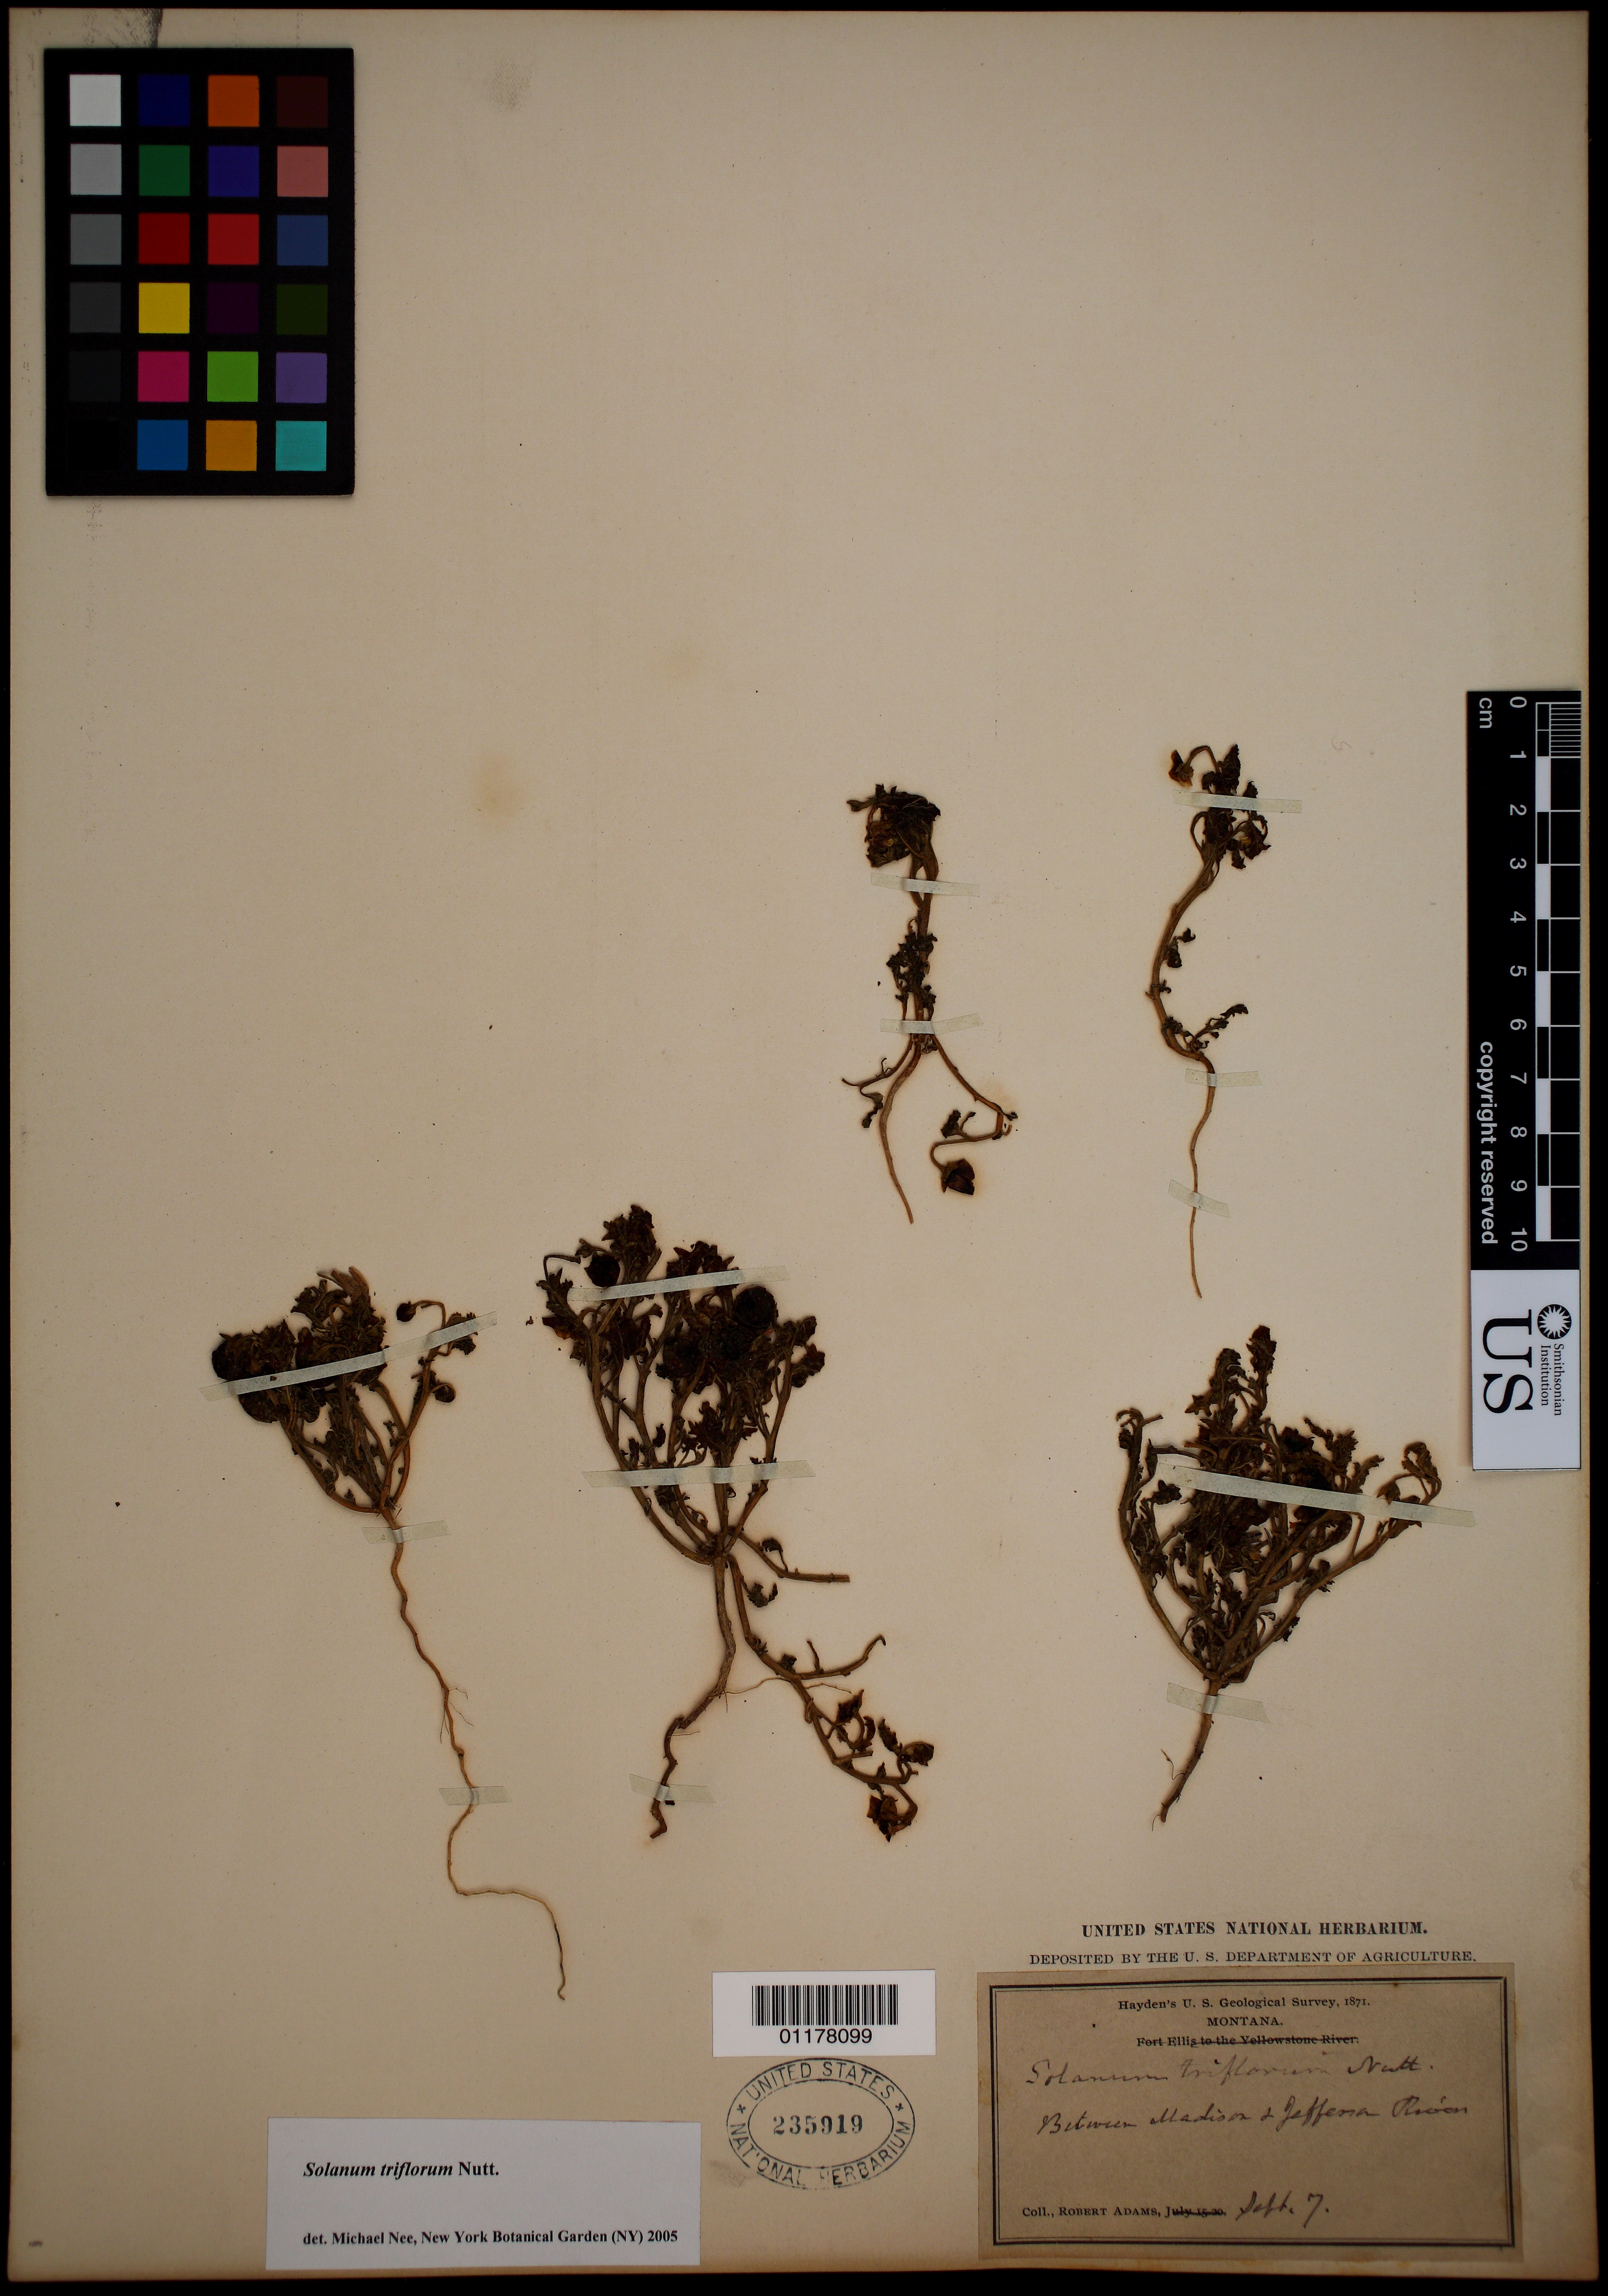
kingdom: Plantae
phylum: Tracheophyta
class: Magnoliopsida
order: Solanales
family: Solanaceae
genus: Solanum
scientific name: Solanum triflorum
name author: Nutt.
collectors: R. Adams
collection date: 1871-09-07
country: United States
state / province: Montana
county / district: Madison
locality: Between Madison and Jefferson Rivers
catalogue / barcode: US 235919